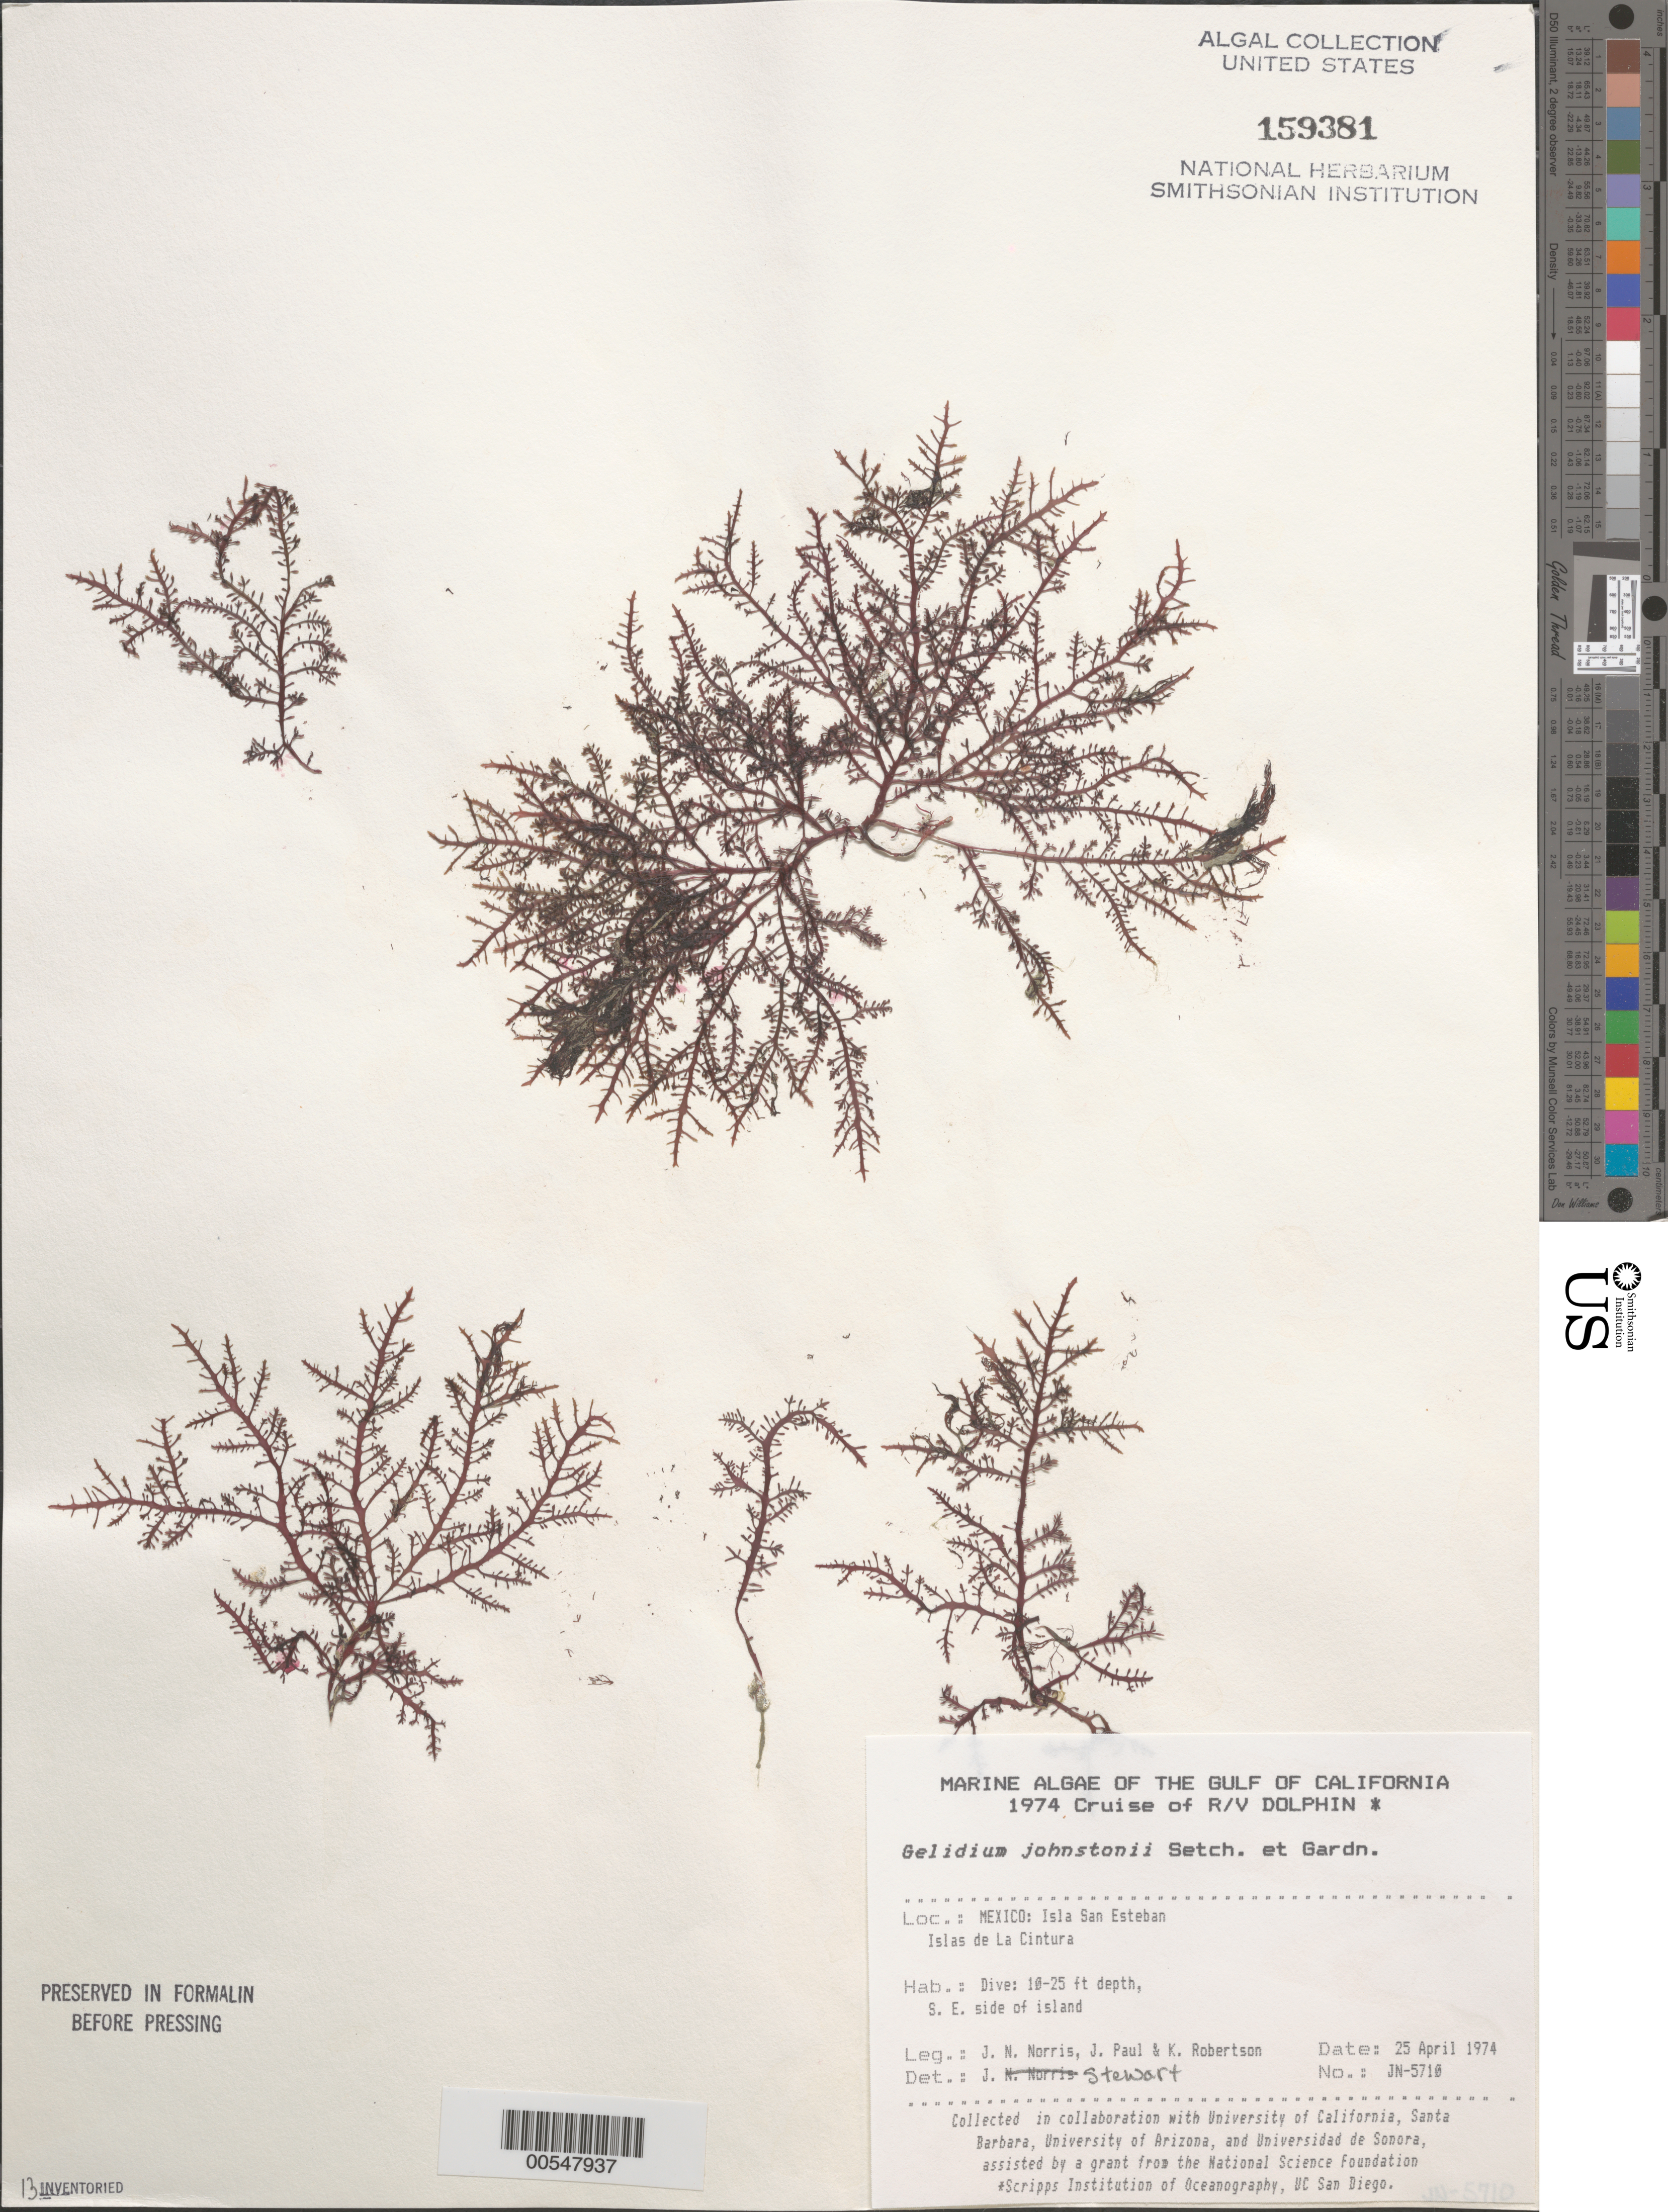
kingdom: Plantae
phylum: Rhodophyta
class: Florideophyceae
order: Gelidiales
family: Gelidiaceae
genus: Gelidium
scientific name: Gelidium johnstonii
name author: Setchell & N.L. Gardner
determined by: Stewart, J.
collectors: J. N. Norris, J. Paul & K. Robertson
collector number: JN-5710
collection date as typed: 25 Apr 1974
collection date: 1974-04-25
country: Mexico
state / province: Baja California Norte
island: Isla San Esteban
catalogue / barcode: US 159381